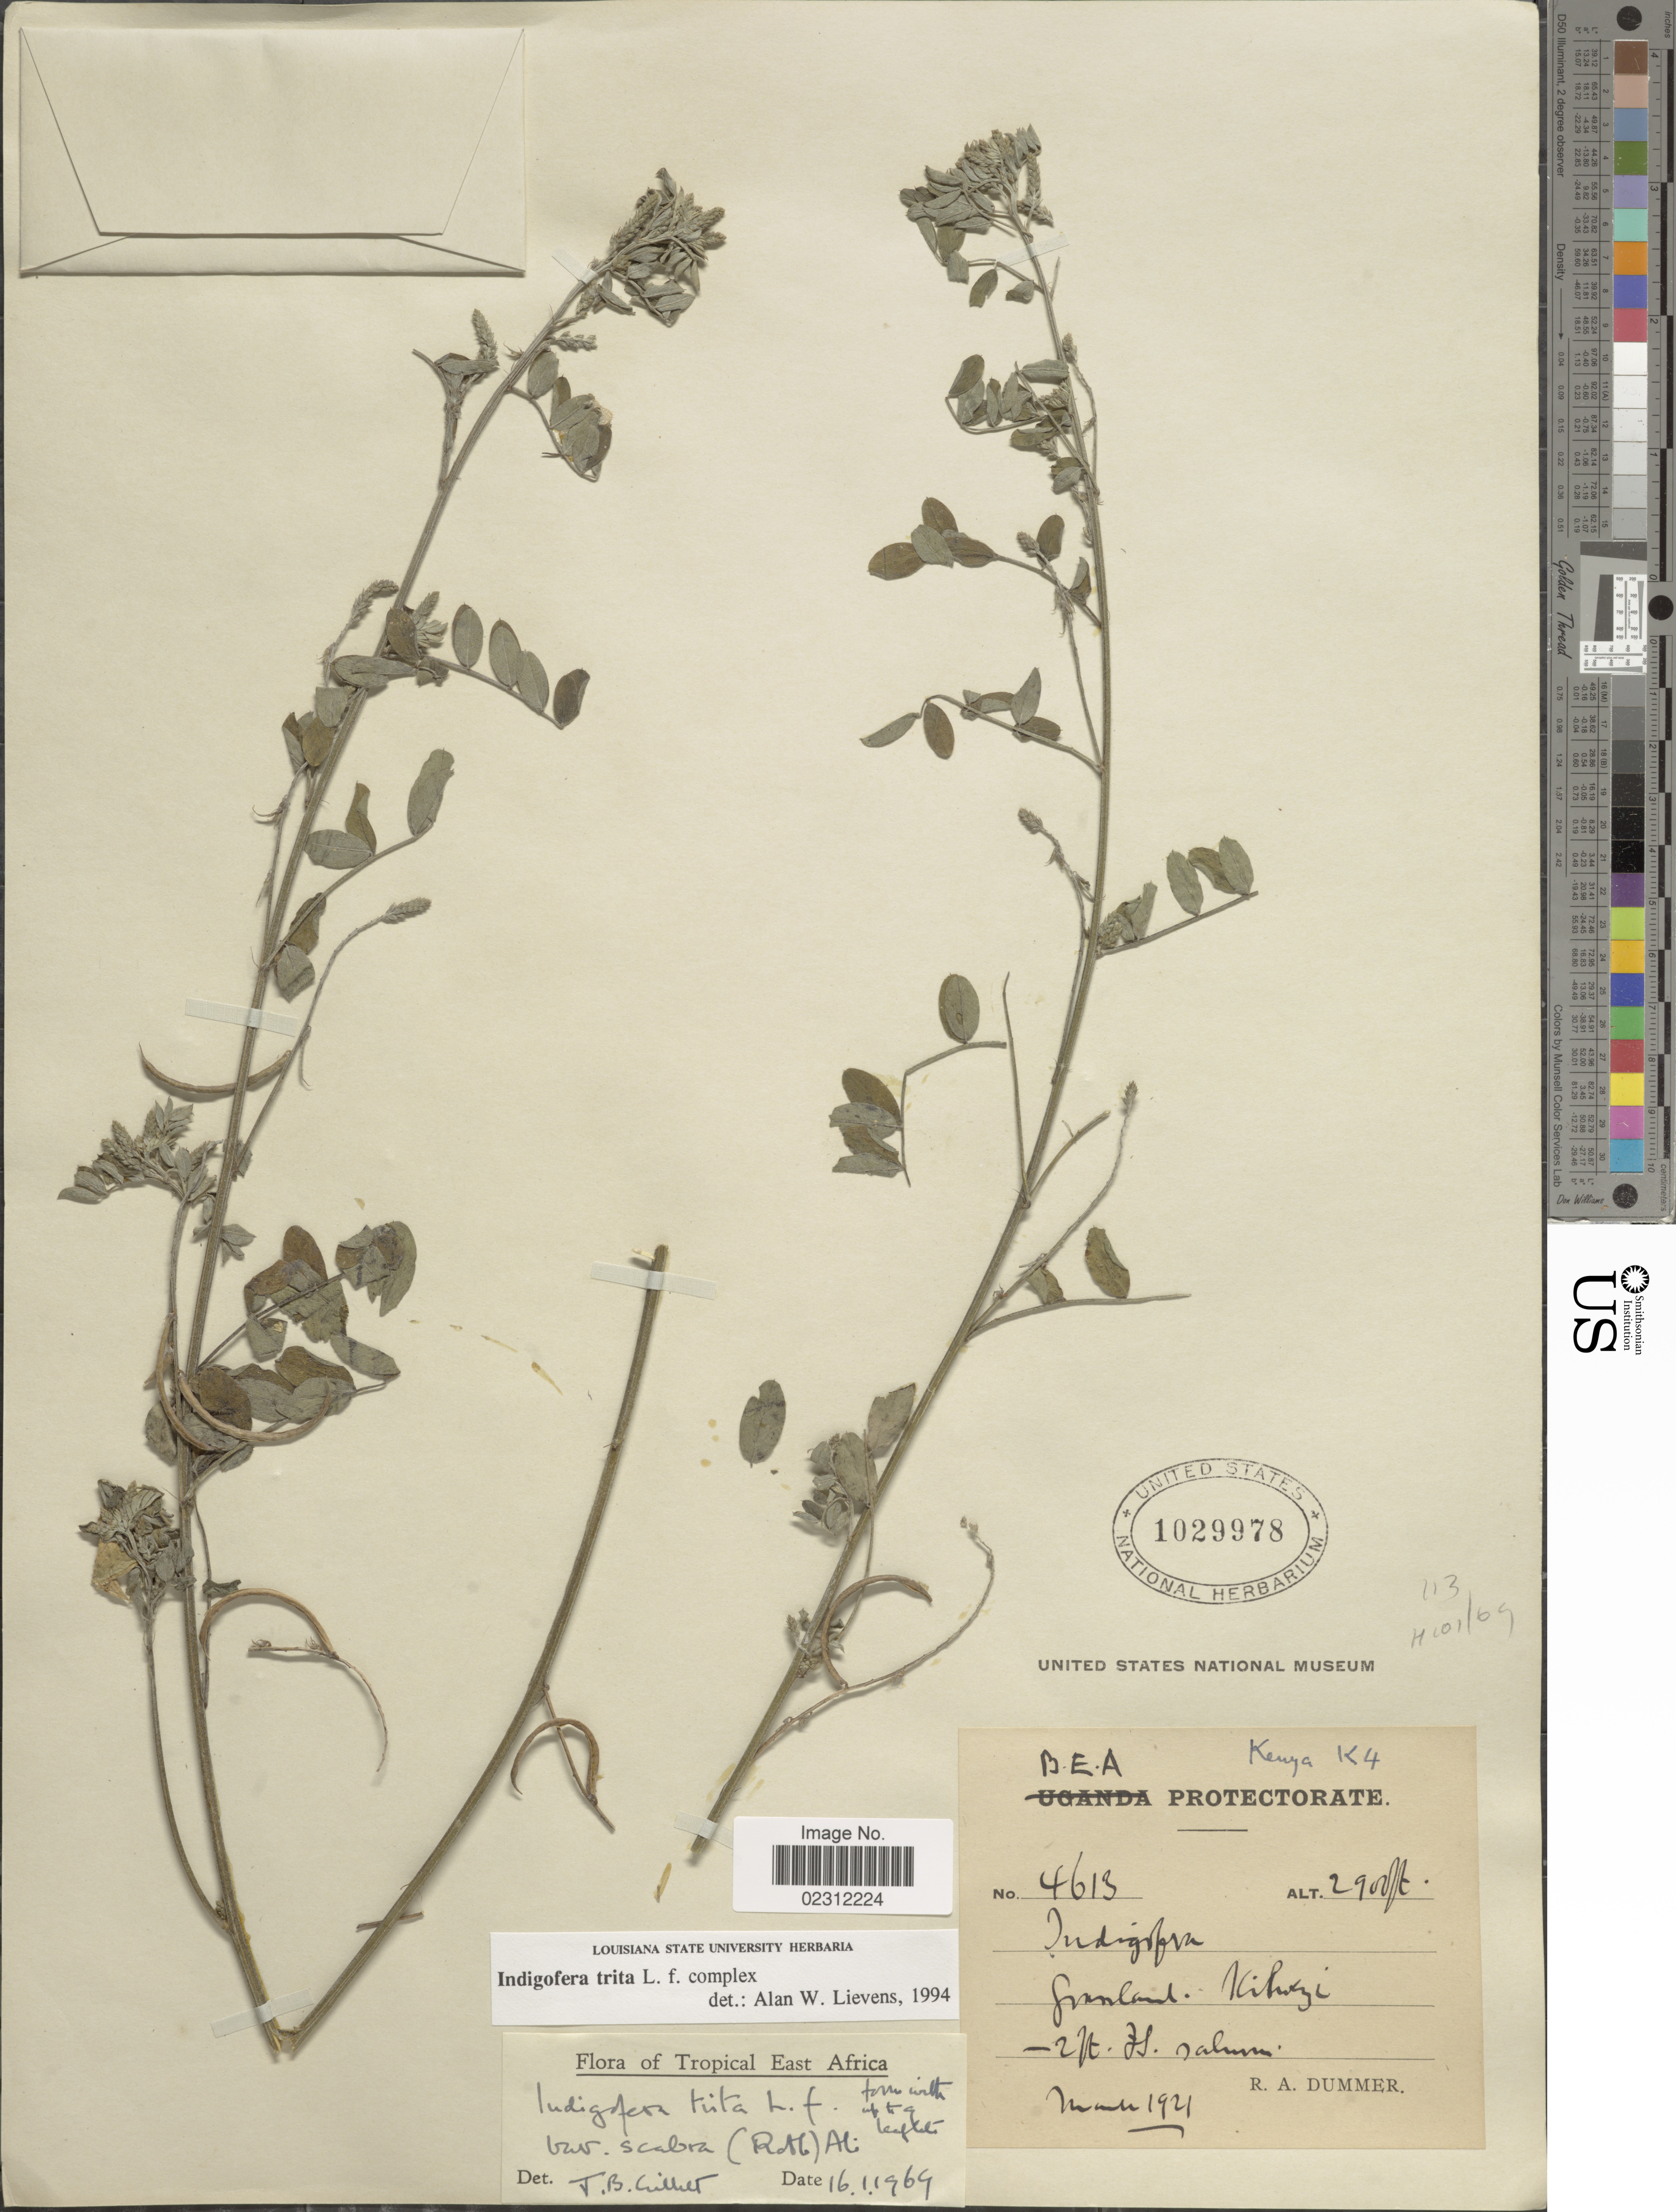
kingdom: Plantae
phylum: Tracheophyta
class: Magnoliopsida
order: Fabales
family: Fabaceae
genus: Indigofera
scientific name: Indigofera trita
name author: L. f.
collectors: R. Dümmer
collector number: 4613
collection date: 1921-03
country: Kenya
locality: Granalnd, Kilwezi [interpreted]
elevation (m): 884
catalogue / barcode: US 1029978